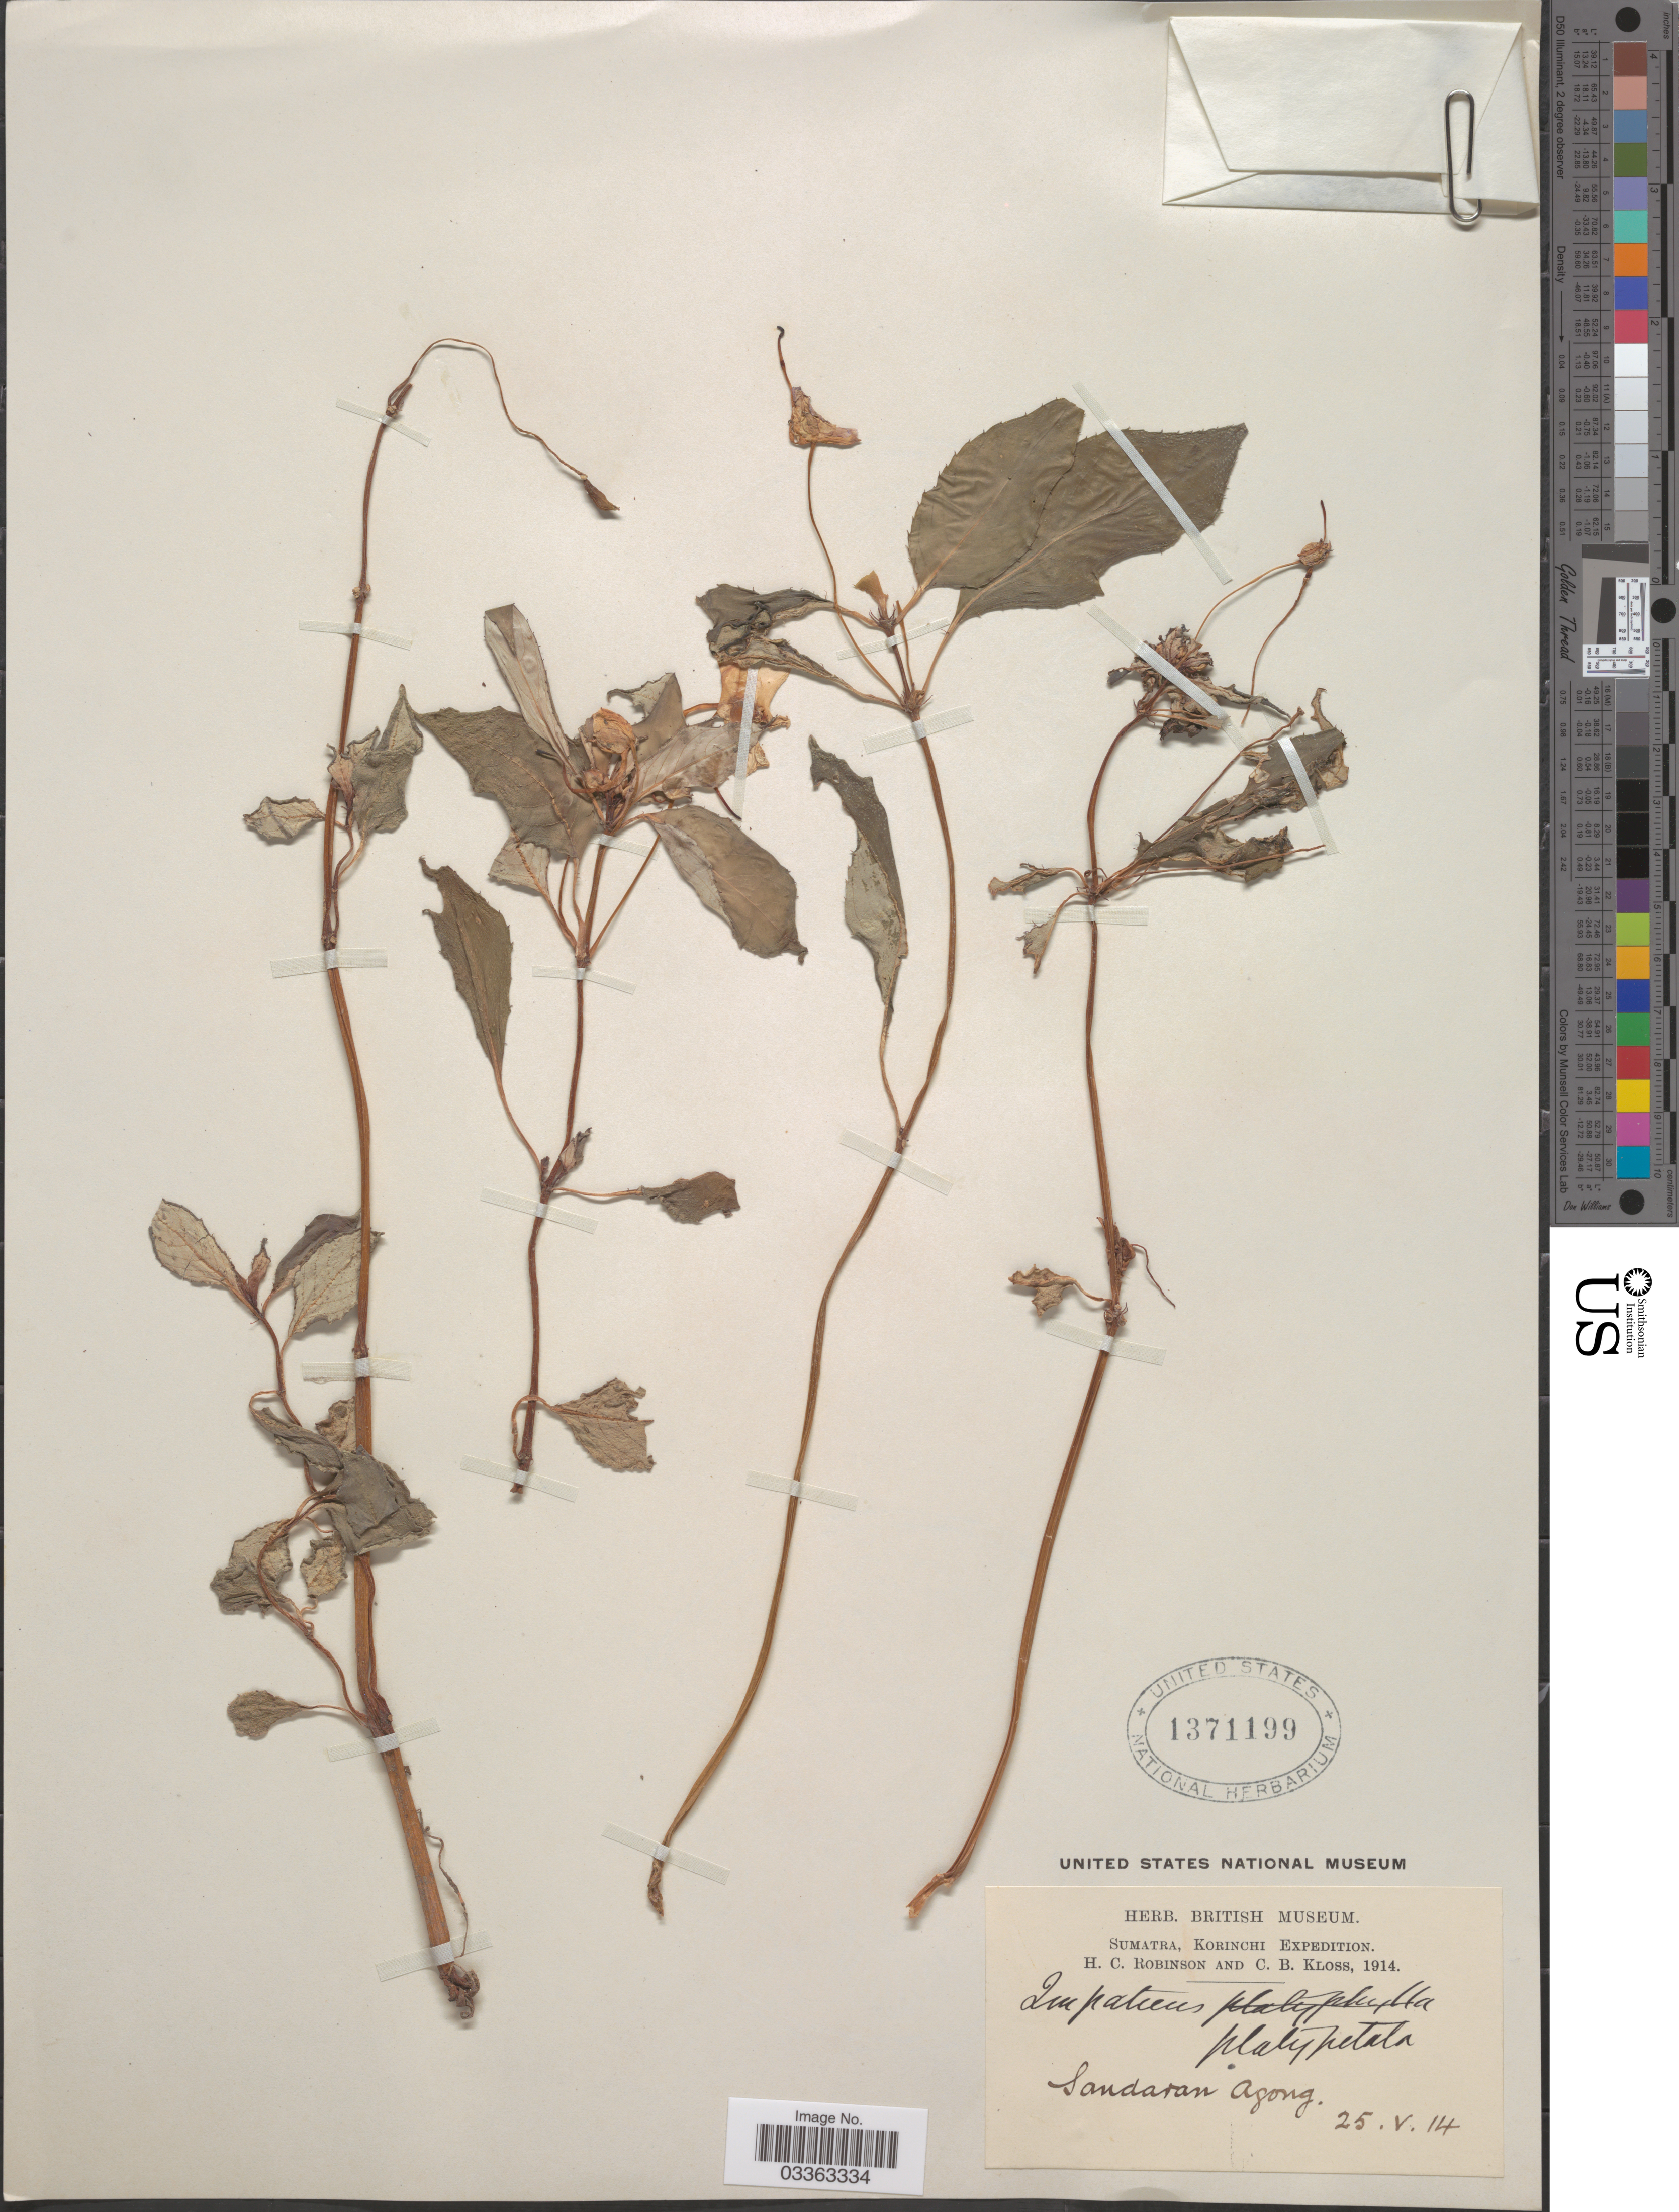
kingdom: Plantae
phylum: Tracheophyta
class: Magnoliopsida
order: Ericales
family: Balsaminaceae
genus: Impatiens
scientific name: Impatiens platypetala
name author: Lindl.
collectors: H. C. Robinson & C. Kloss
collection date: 1914-05-25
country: Indonesia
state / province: Sumatra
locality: Sandaran Agong.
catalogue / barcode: US 1371199